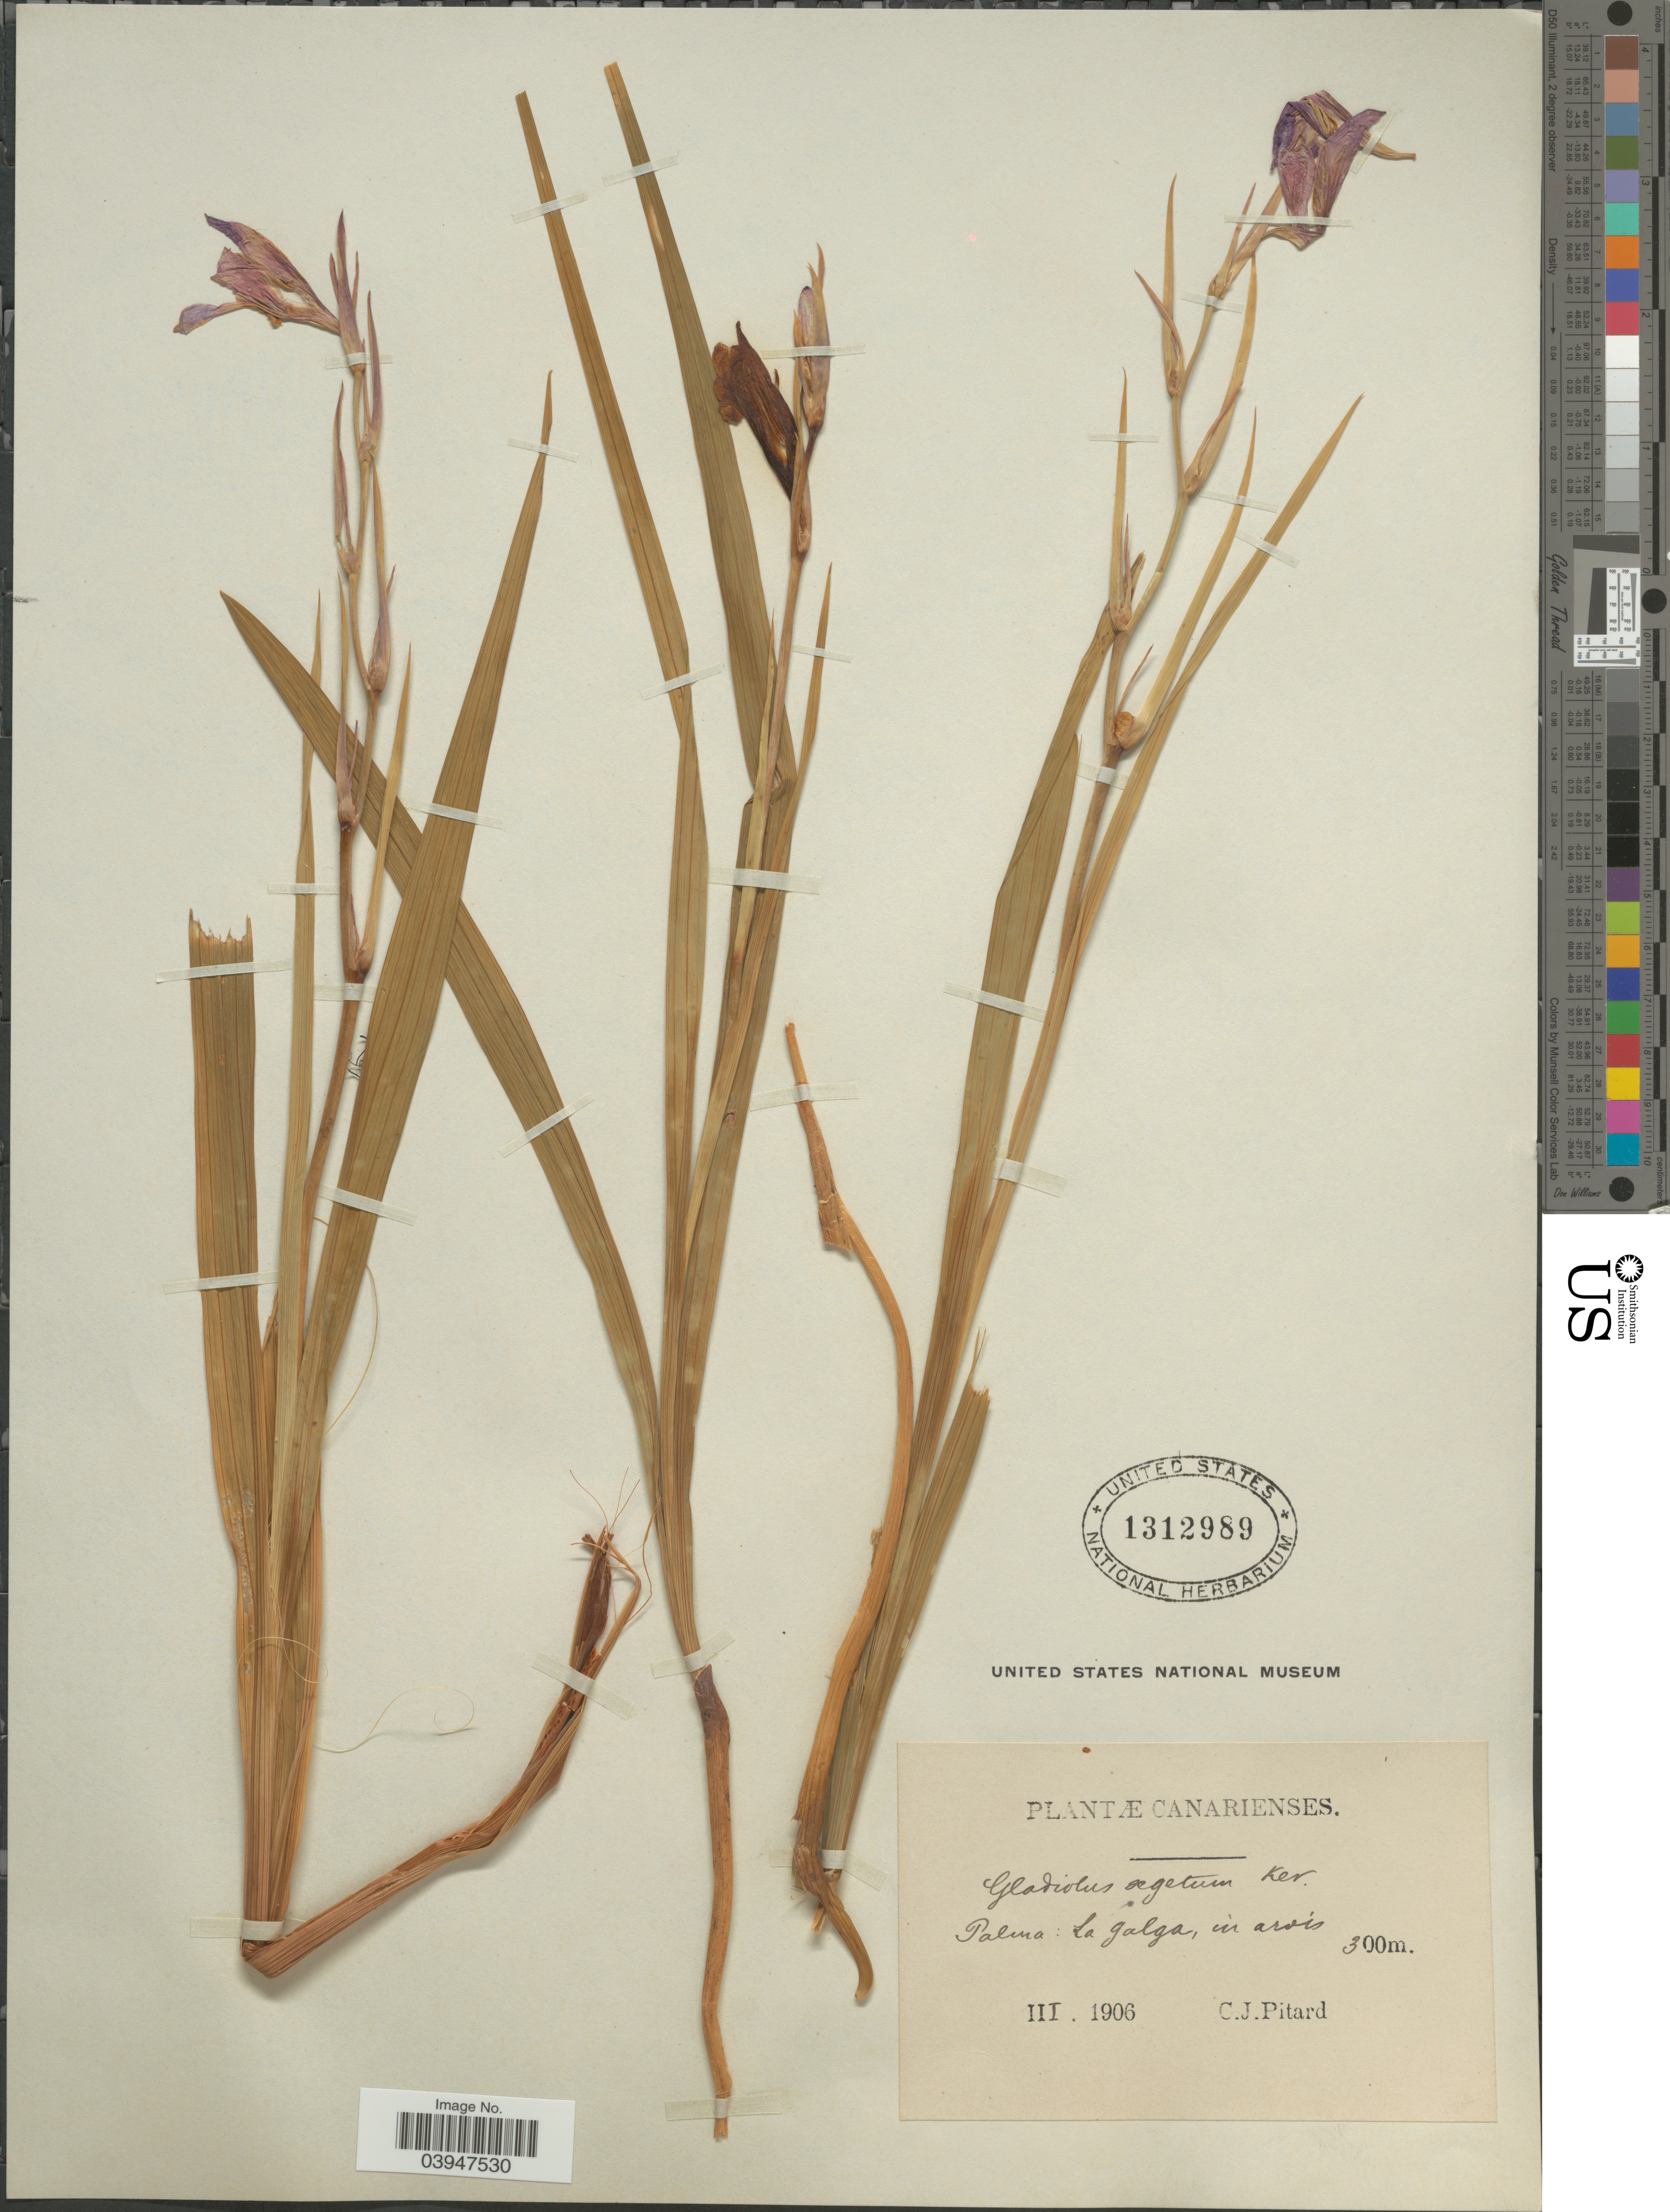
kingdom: Plantae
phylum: Tracheophyta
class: Liliopsida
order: Asparagales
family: Iridaceae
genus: Gladiolus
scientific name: Gladiolus segetum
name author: Ker Gawl.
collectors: C. Pitard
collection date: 1906-03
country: Spain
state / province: Canarias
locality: Palma: La Galga, in arvis.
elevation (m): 300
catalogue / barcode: US 1312989